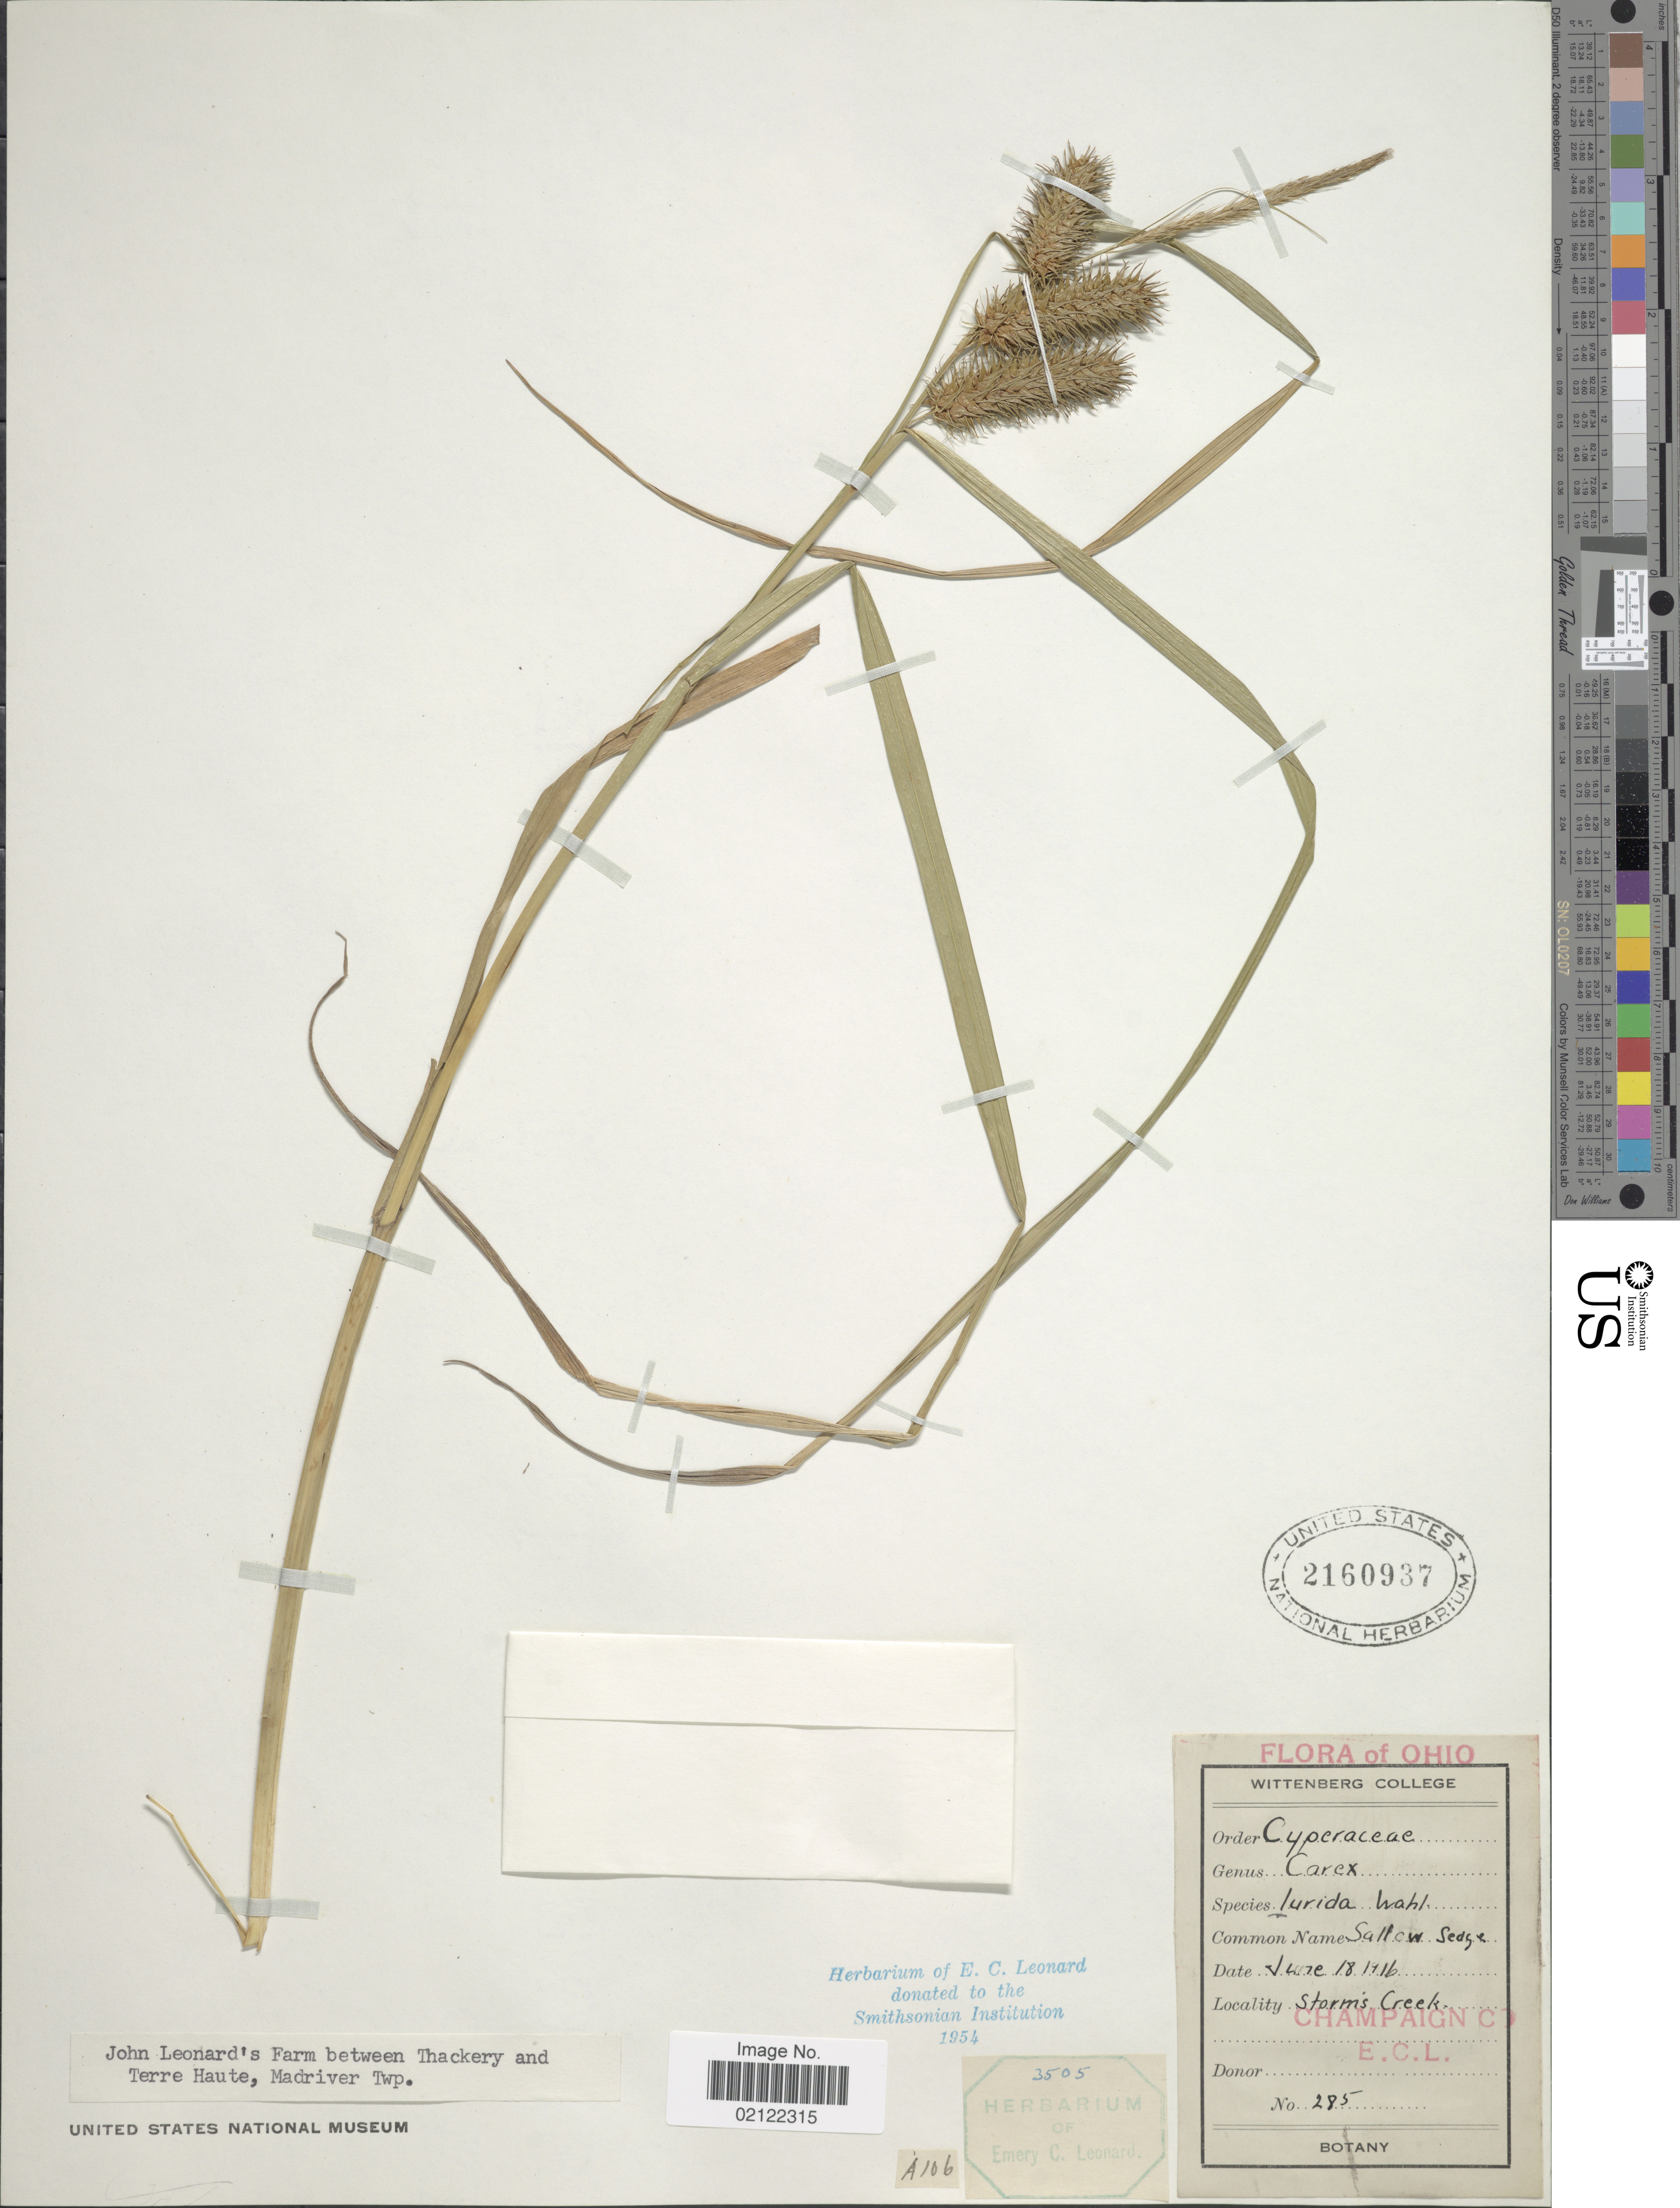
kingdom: Plantae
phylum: Tracheophyta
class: Liliopsida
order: Poales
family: Cyperaceae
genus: Carex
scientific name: Carex lurida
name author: Wahlenb.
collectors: E. C. Leonard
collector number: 285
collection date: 1916-06-18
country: United States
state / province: Ohio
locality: Storms Creek. Champaign Co.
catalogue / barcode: US 2160937